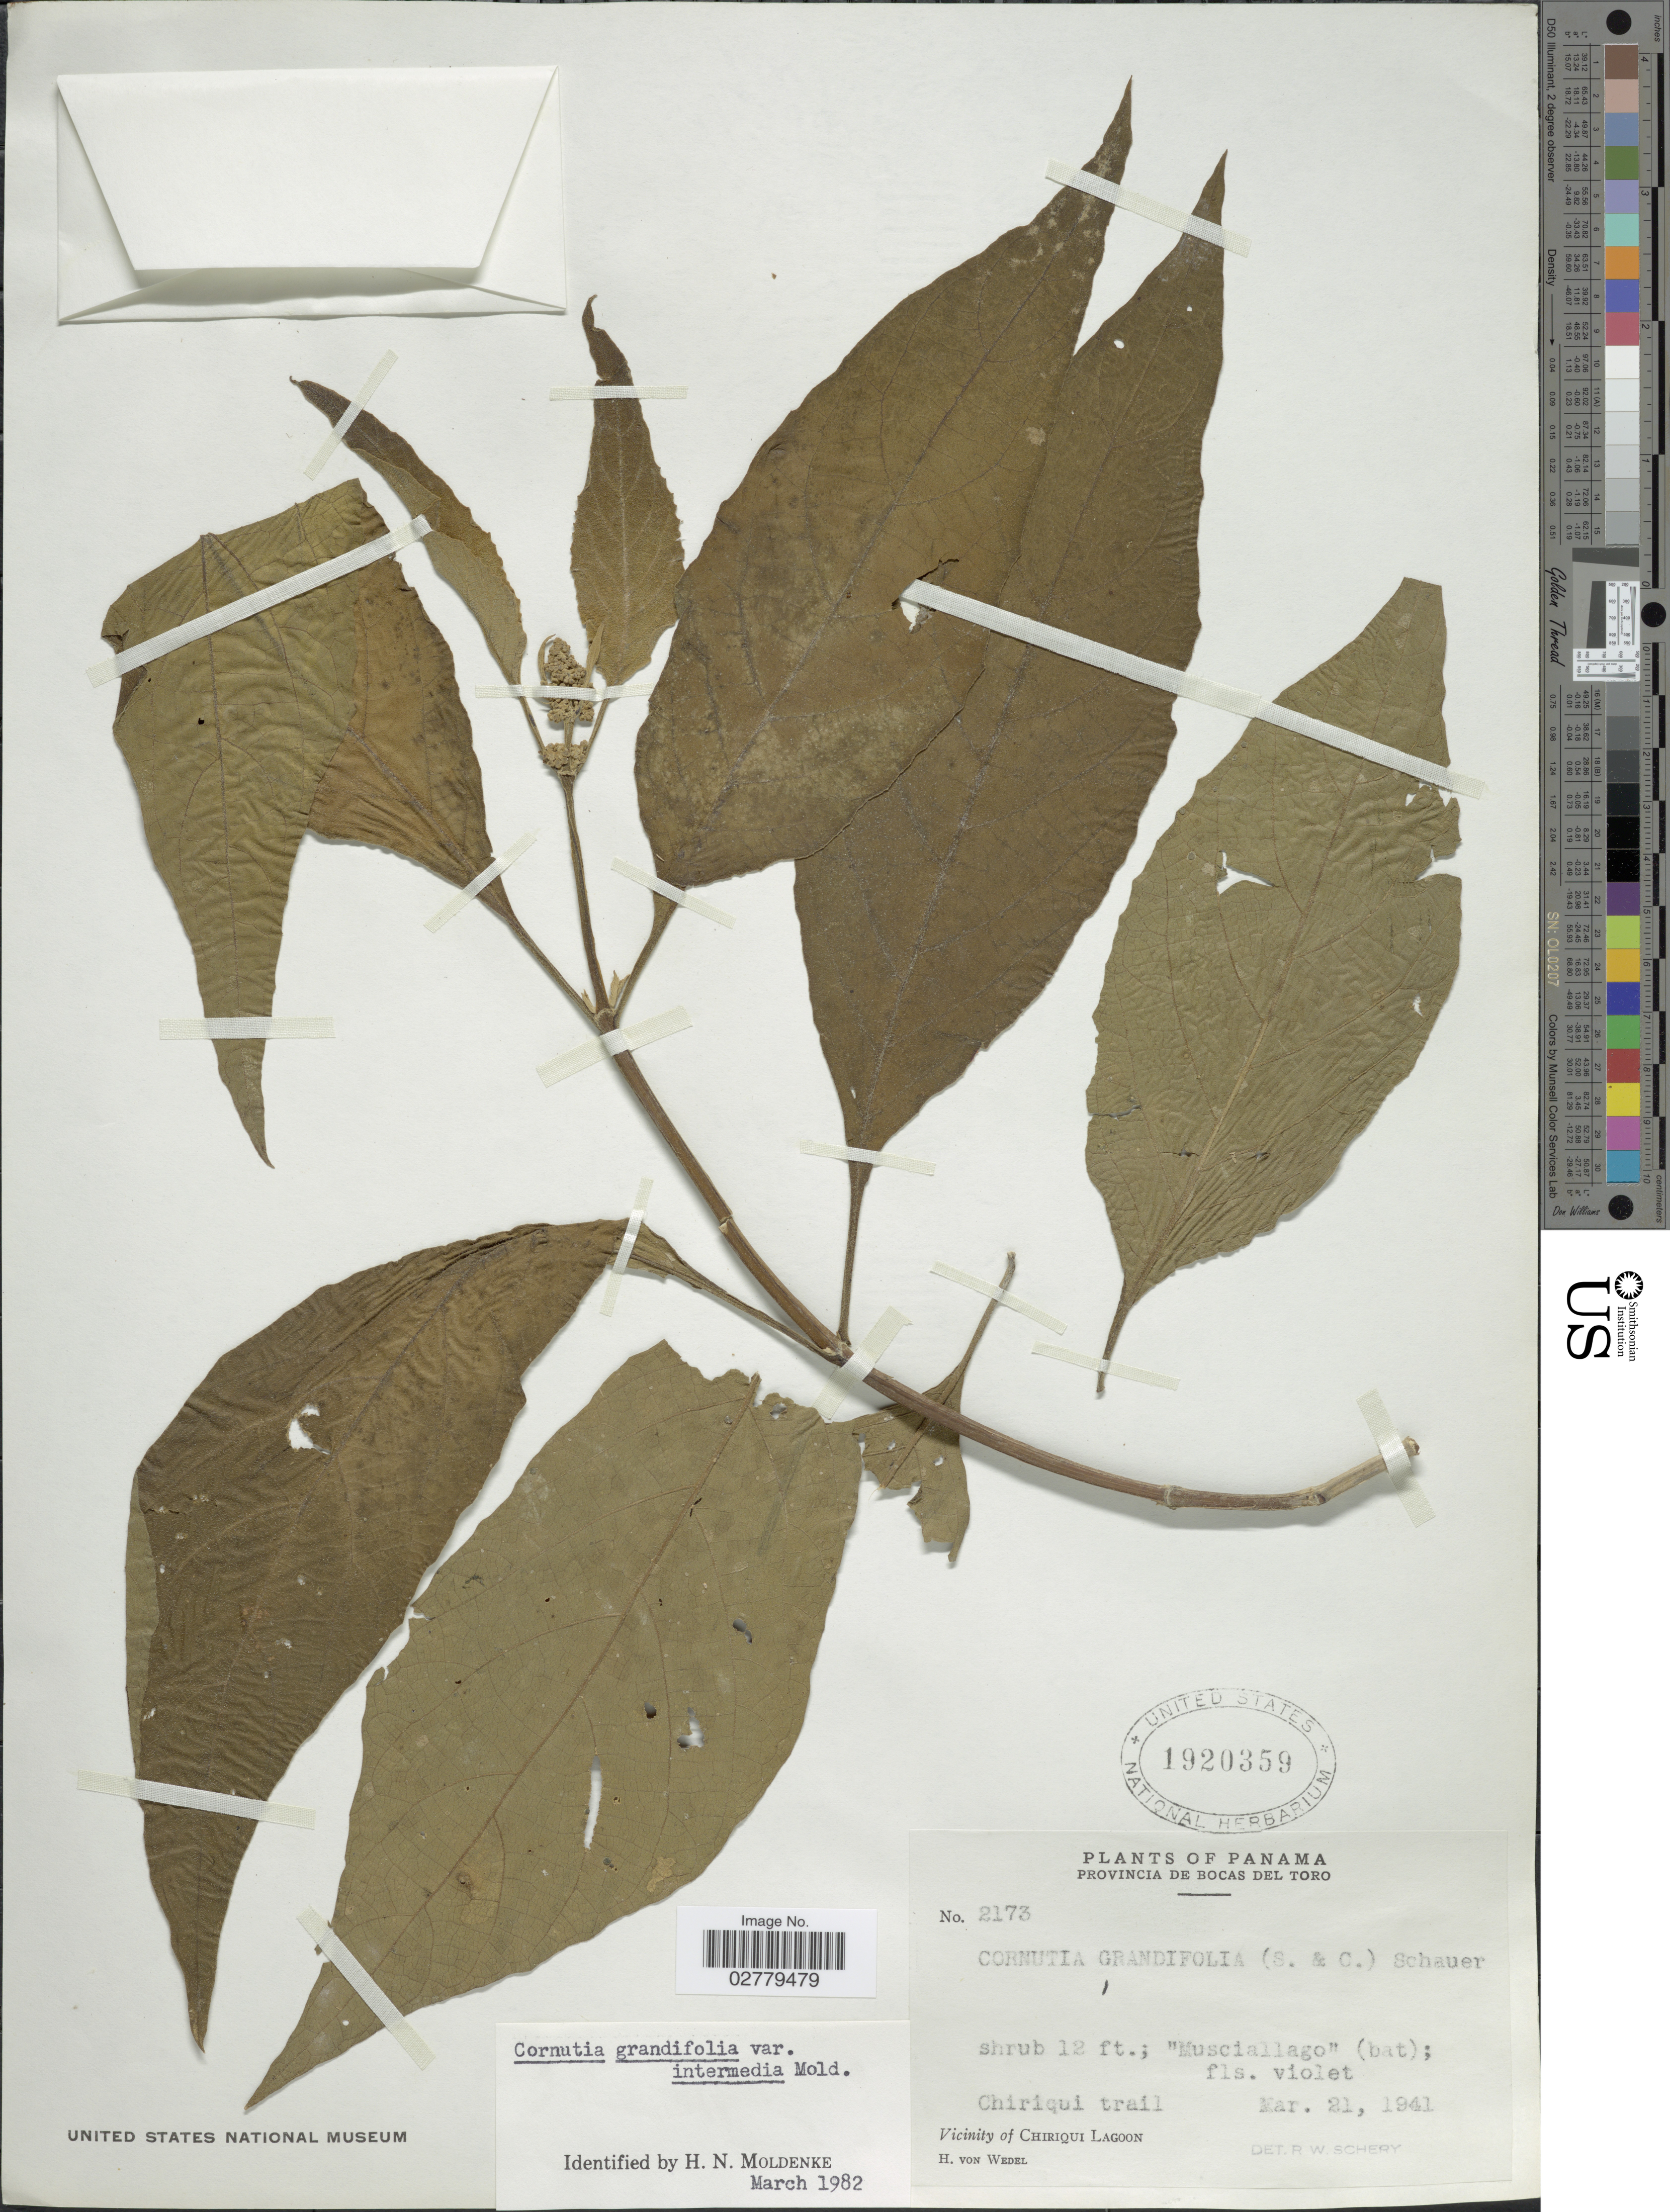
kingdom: Plantae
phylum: Tracheophyta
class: Magnoliopsida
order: Lamiales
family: Lamiaceae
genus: Cornutia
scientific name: Cornutia grandifolia var. intermedia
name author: Moldenke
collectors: H. von Wedel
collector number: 2173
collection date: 1941-03-21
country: Panama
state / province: Bocas del Toro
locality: Chiriqui trail. Vicinity of Chiriqui Lagoon.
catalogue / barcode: US 1920359